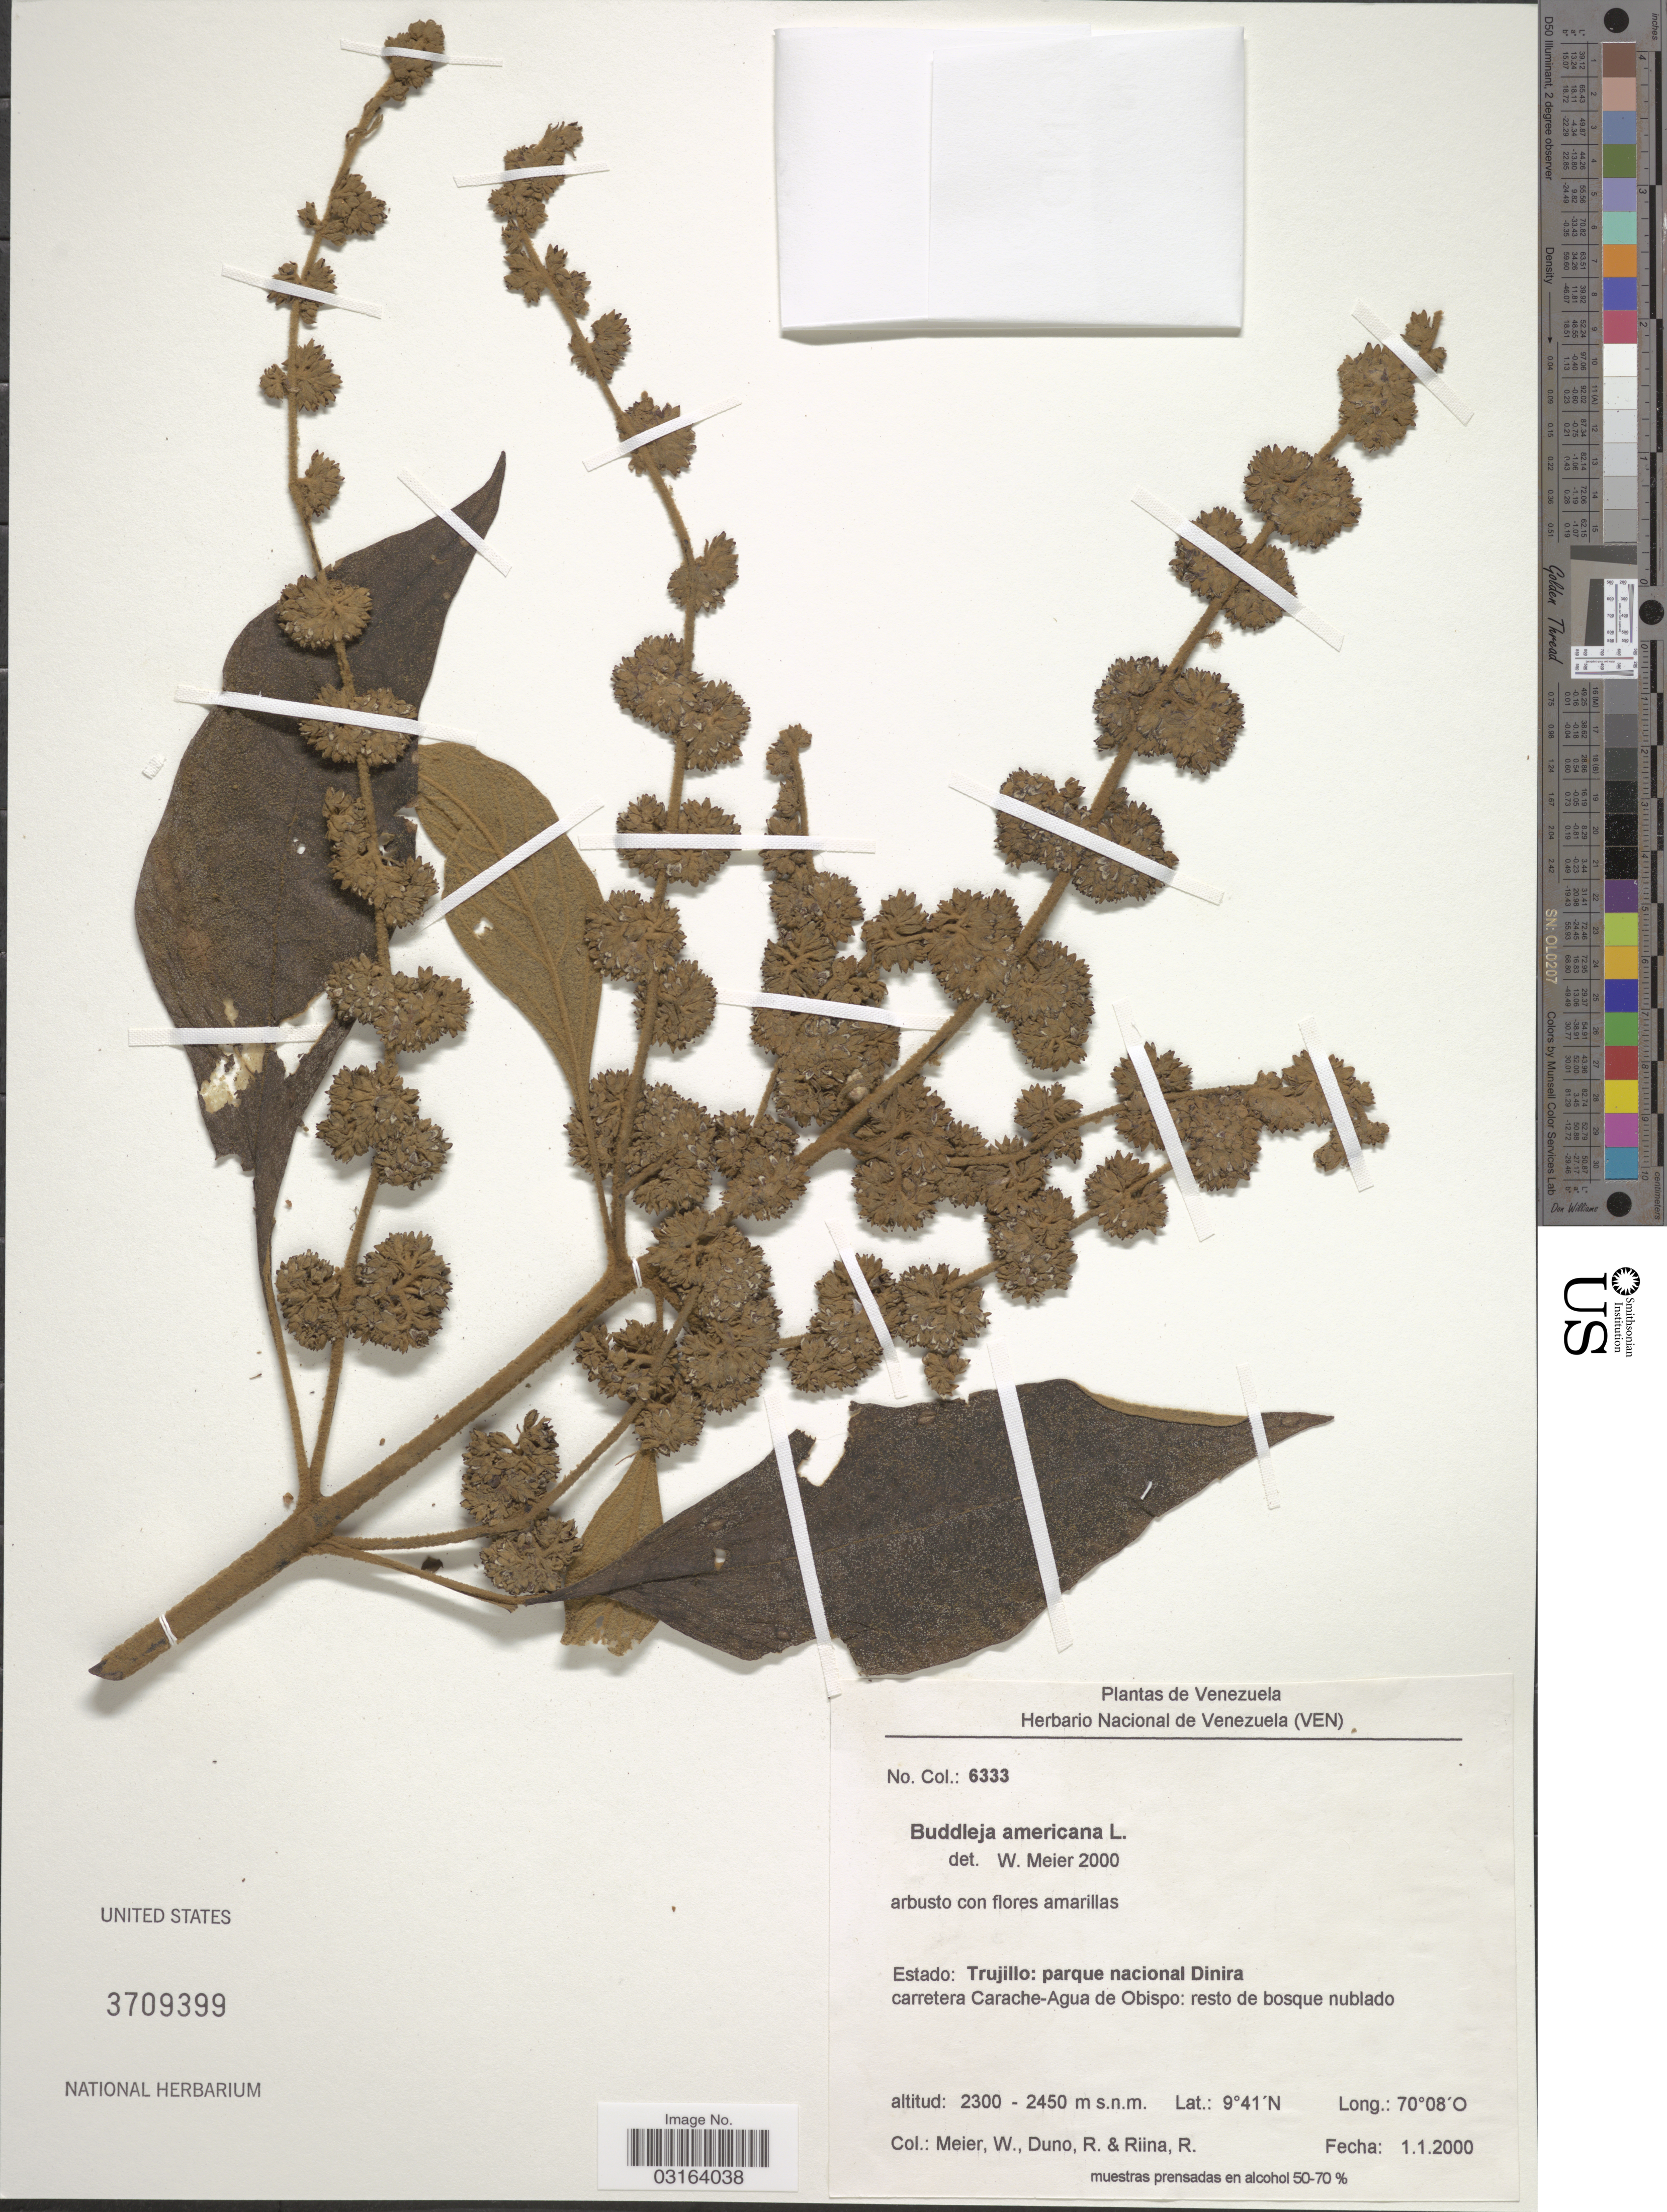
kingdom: Plantae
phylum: Tracheophyta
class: Magnoliopsida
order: Lamiales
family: Scrophulariaceae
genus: Buddleja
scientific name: Buddleja americana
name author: L.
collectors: W. Meier, R. Duno & R. Riina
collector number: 6333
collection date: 2000-01-01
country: Venezuela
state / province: Trujillo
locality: Estado: Trujillo: parque nacional Dinira, carretera Carache-Agua Obispo.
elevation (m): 2300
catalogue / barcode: US 3709399